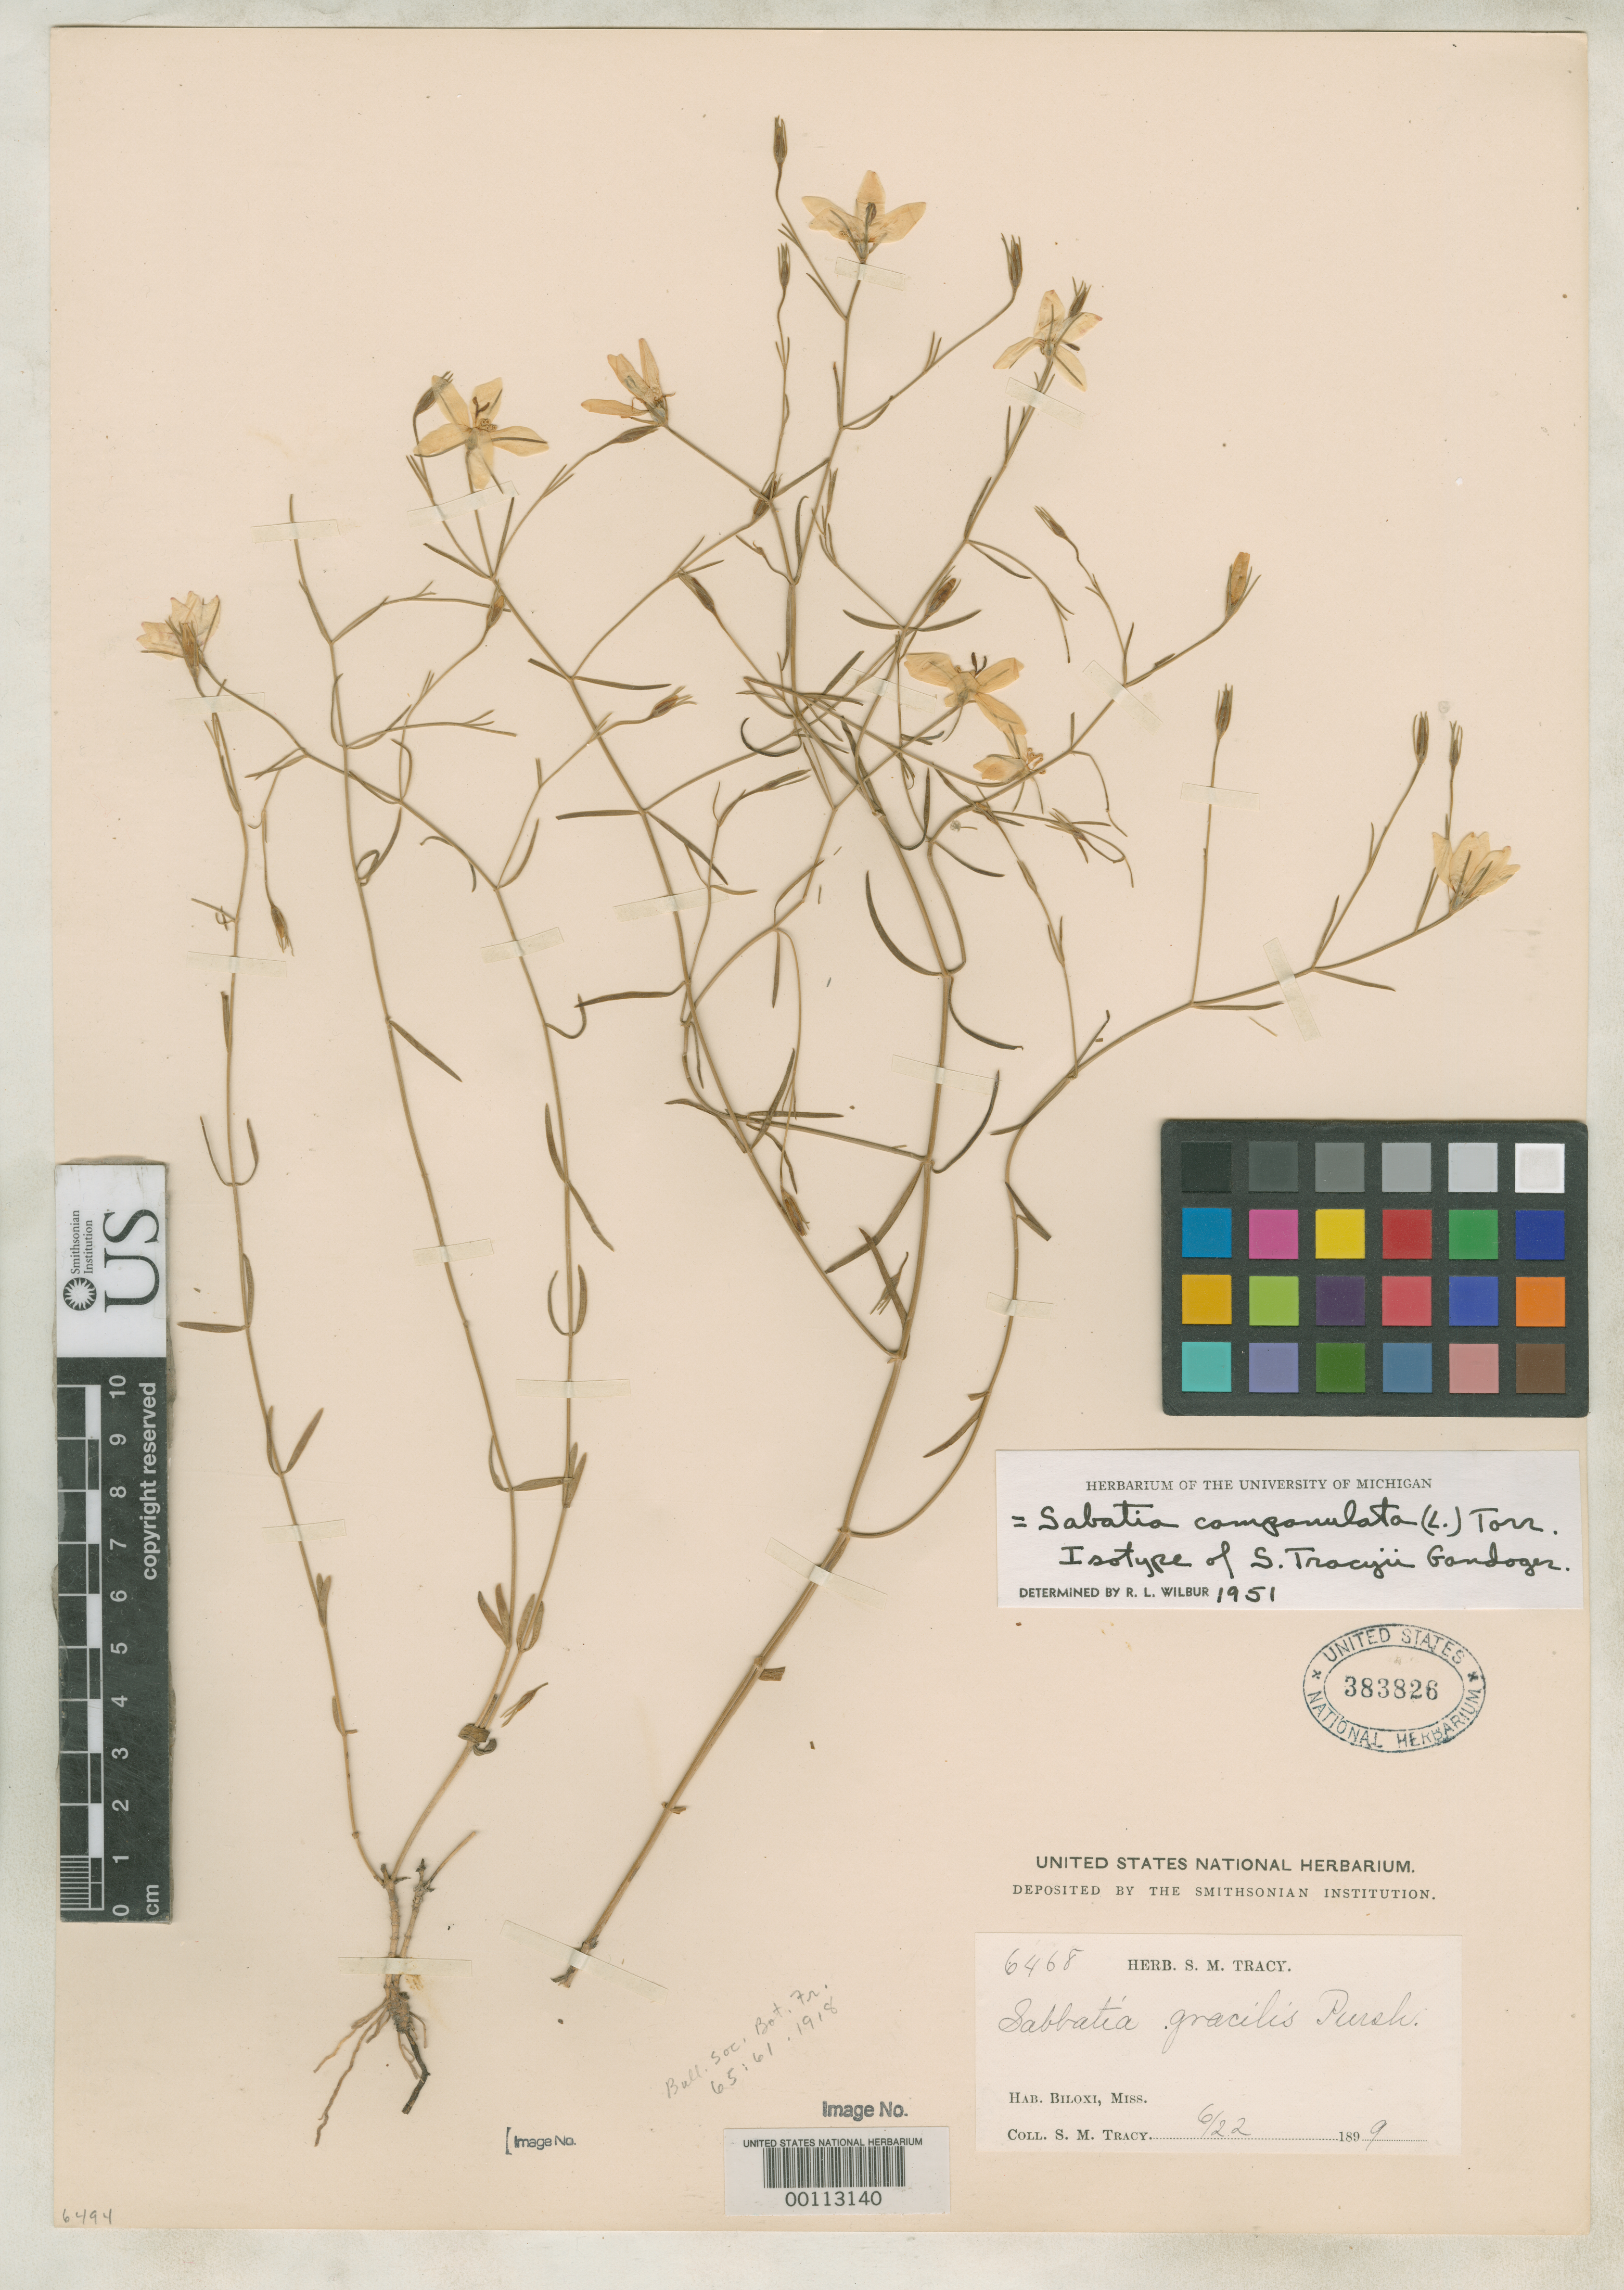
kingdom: Plantae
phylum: Tracheophyta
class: Magnoliopsida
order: Gentianales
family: Gentianaceae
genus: Sabatia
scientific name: Sabatia tracyi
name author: Gand.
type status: Isotype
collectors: S. M. Tracy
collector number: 6468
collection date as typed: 22 Jun 1899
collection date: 1899-06-22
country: United States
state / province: Mississippi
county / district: Harrison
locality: Biloxi.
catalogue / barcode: US 383826